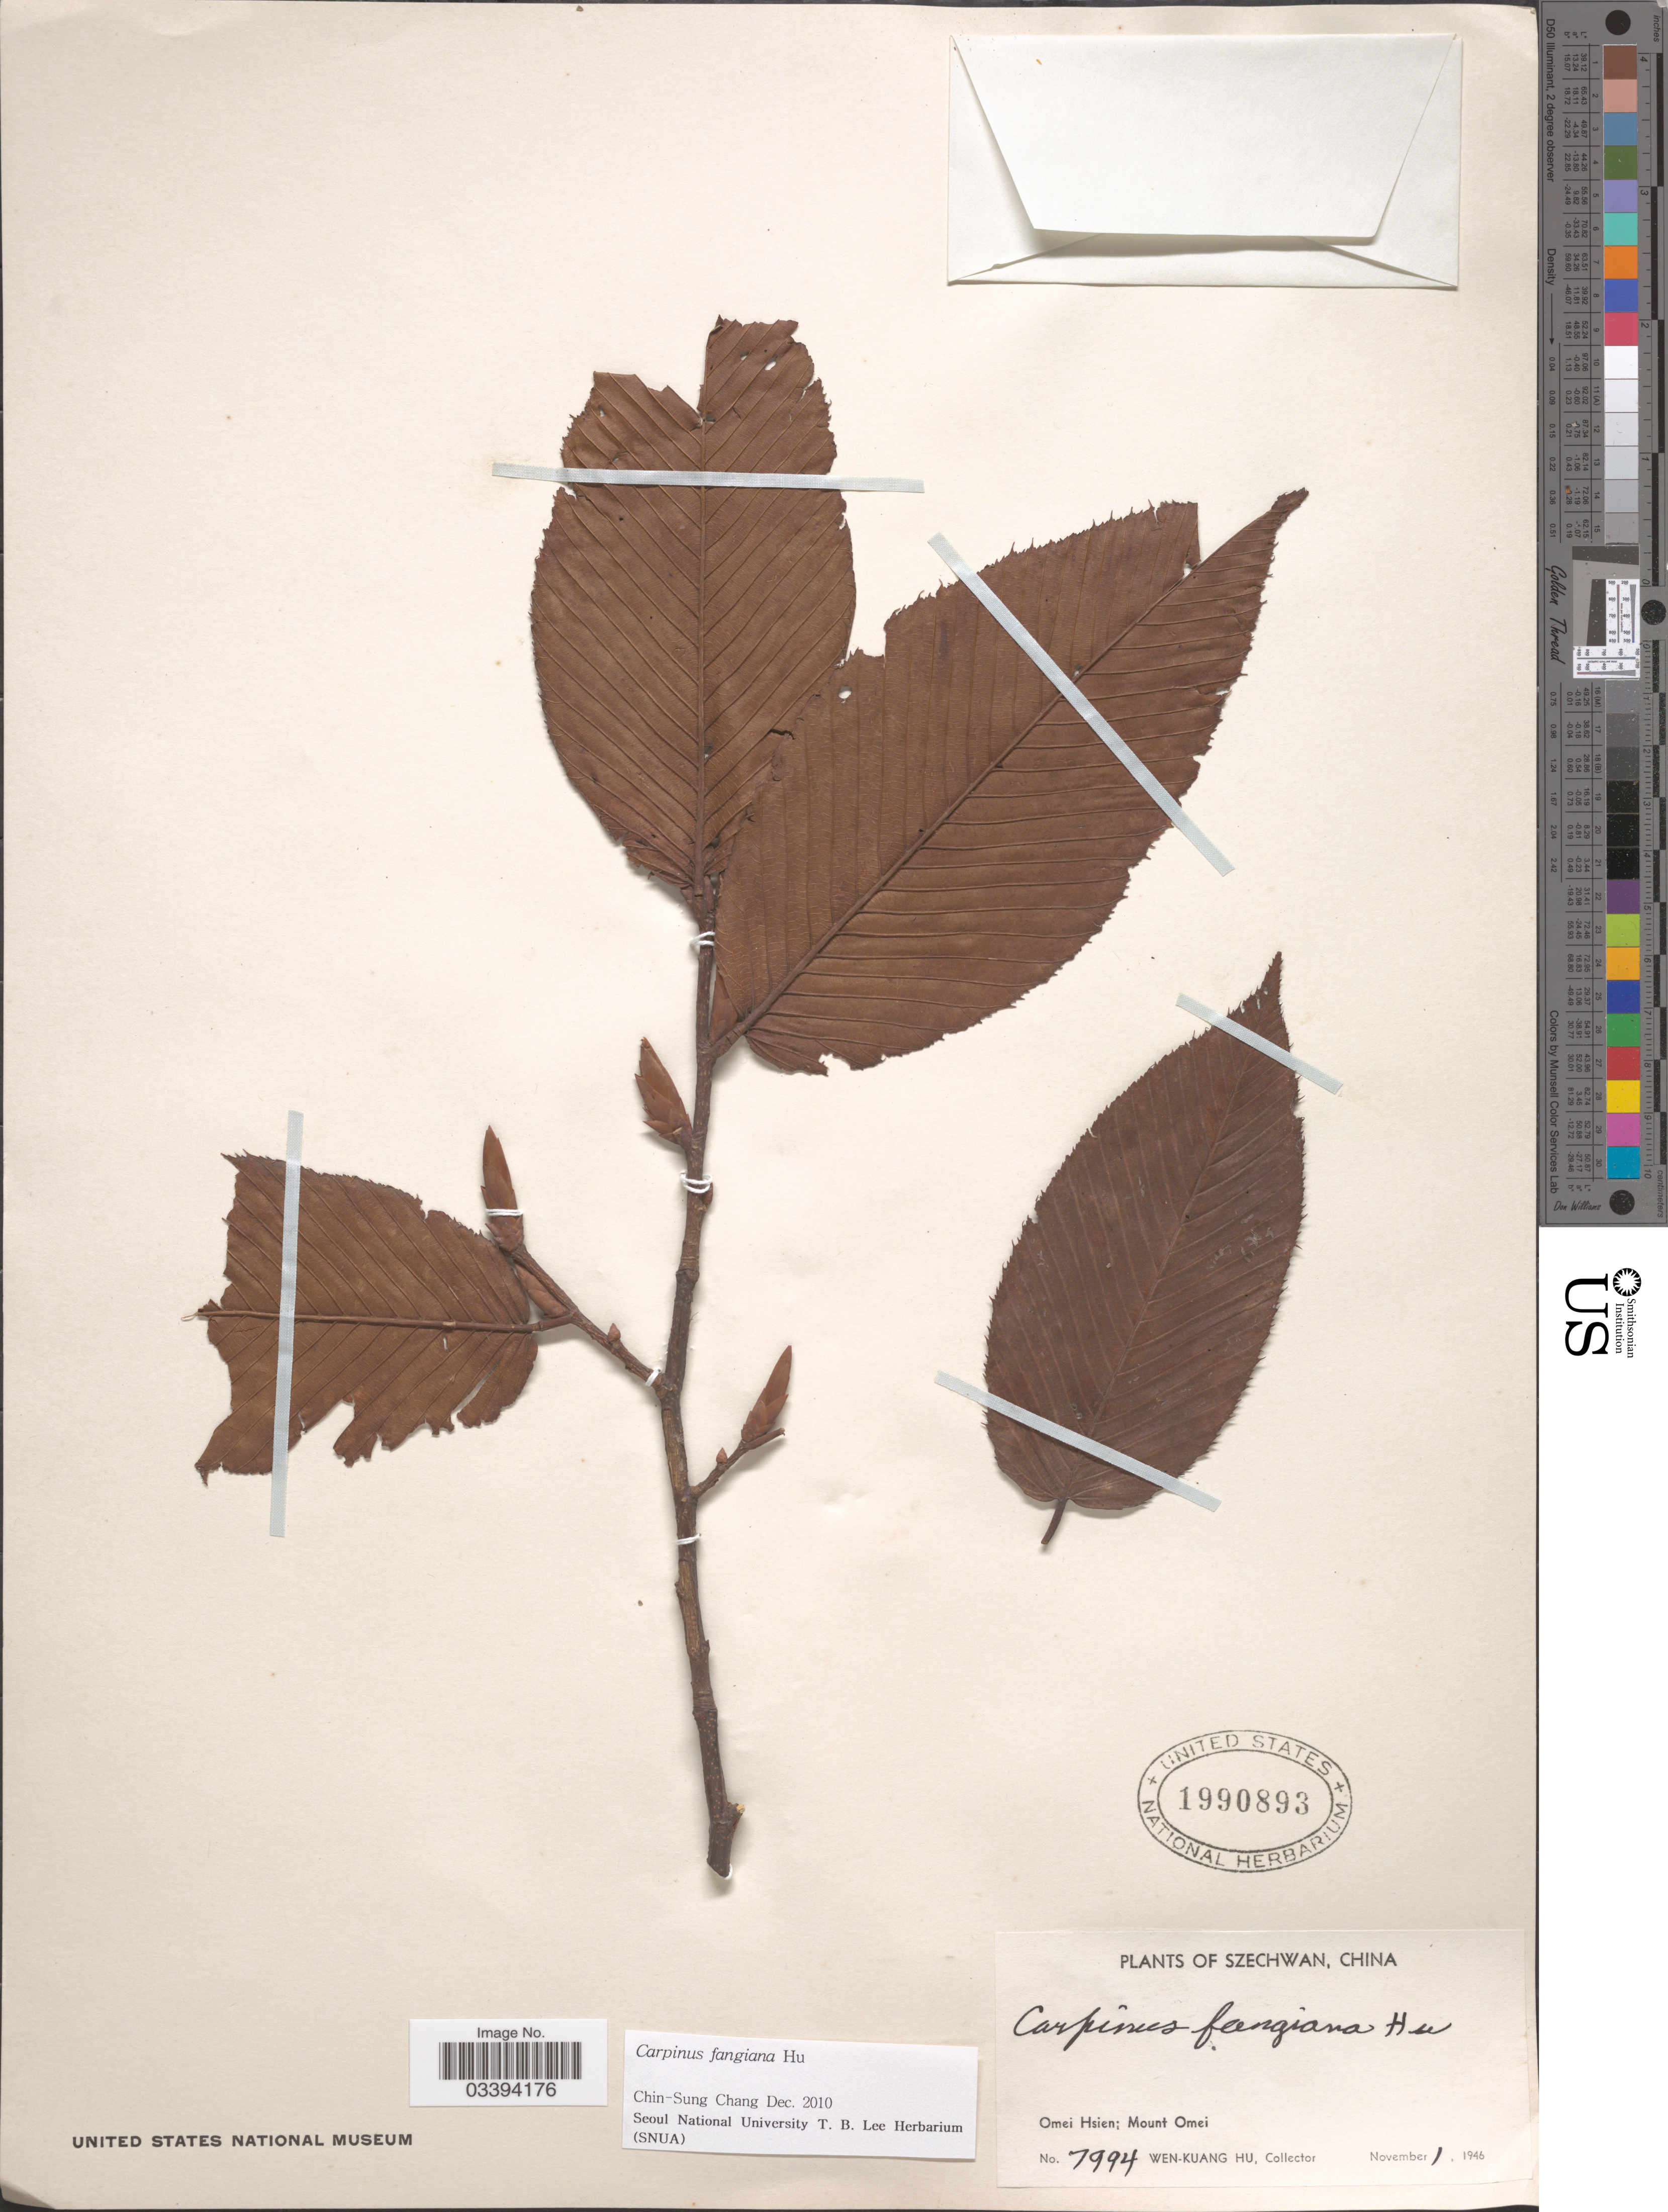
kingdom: Plantae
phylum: Tracheophyta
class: Magnoliopsida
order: Fagales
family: Betulaceae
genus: Carpinus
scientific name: Carpinus fangiana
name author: Hu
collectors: W. K. Hu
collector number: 7994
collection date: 1946-11-01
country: China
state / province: Sichuan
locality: Szechwan Omei Hsien; Mount Omei.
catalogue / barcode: US 1990893